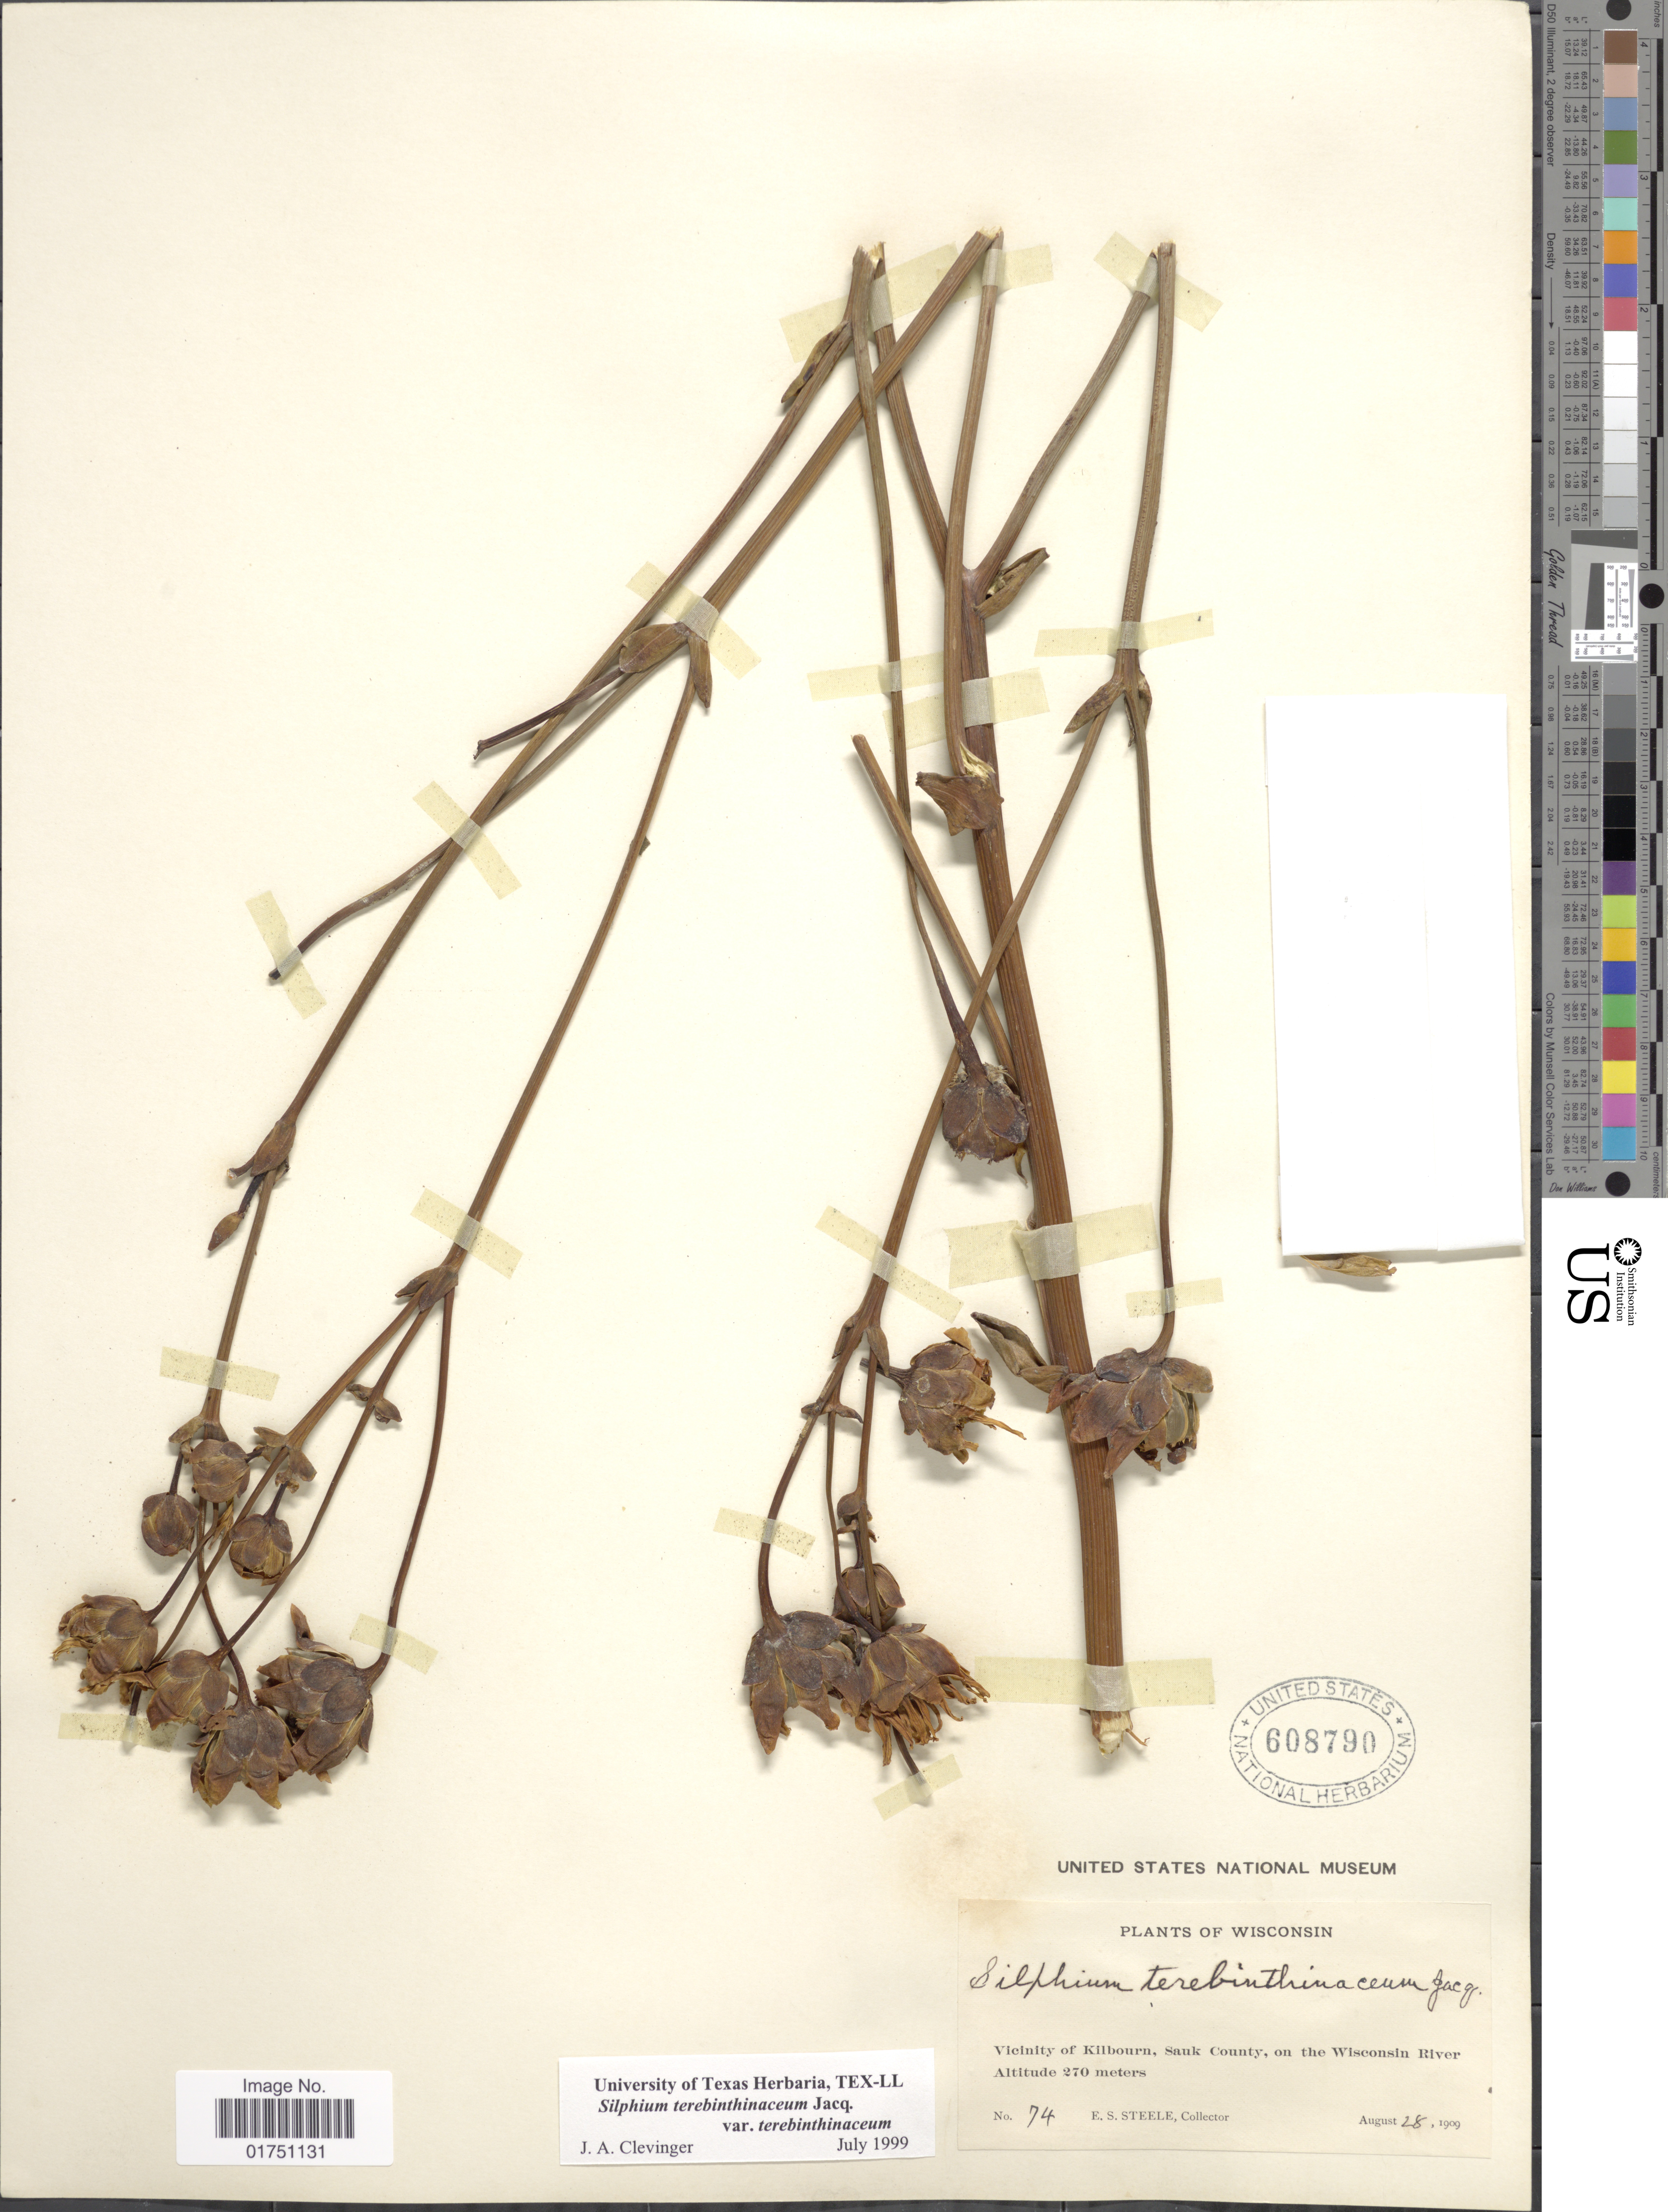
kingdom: Plantae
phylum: Tracheophyta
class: Magnoliopsida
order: Asterales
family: Asteraceae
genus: Silphium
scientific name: Silphium terebinthinaceum var. terebinthinaceum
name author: Jacq.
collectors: E. Steele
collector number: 74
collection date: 1909-08-28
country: United States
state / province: Wisconsin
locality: Vicinity of Kilbourn, Sauk County, in the Wisconsin River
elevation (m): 270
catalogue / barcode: US 608790